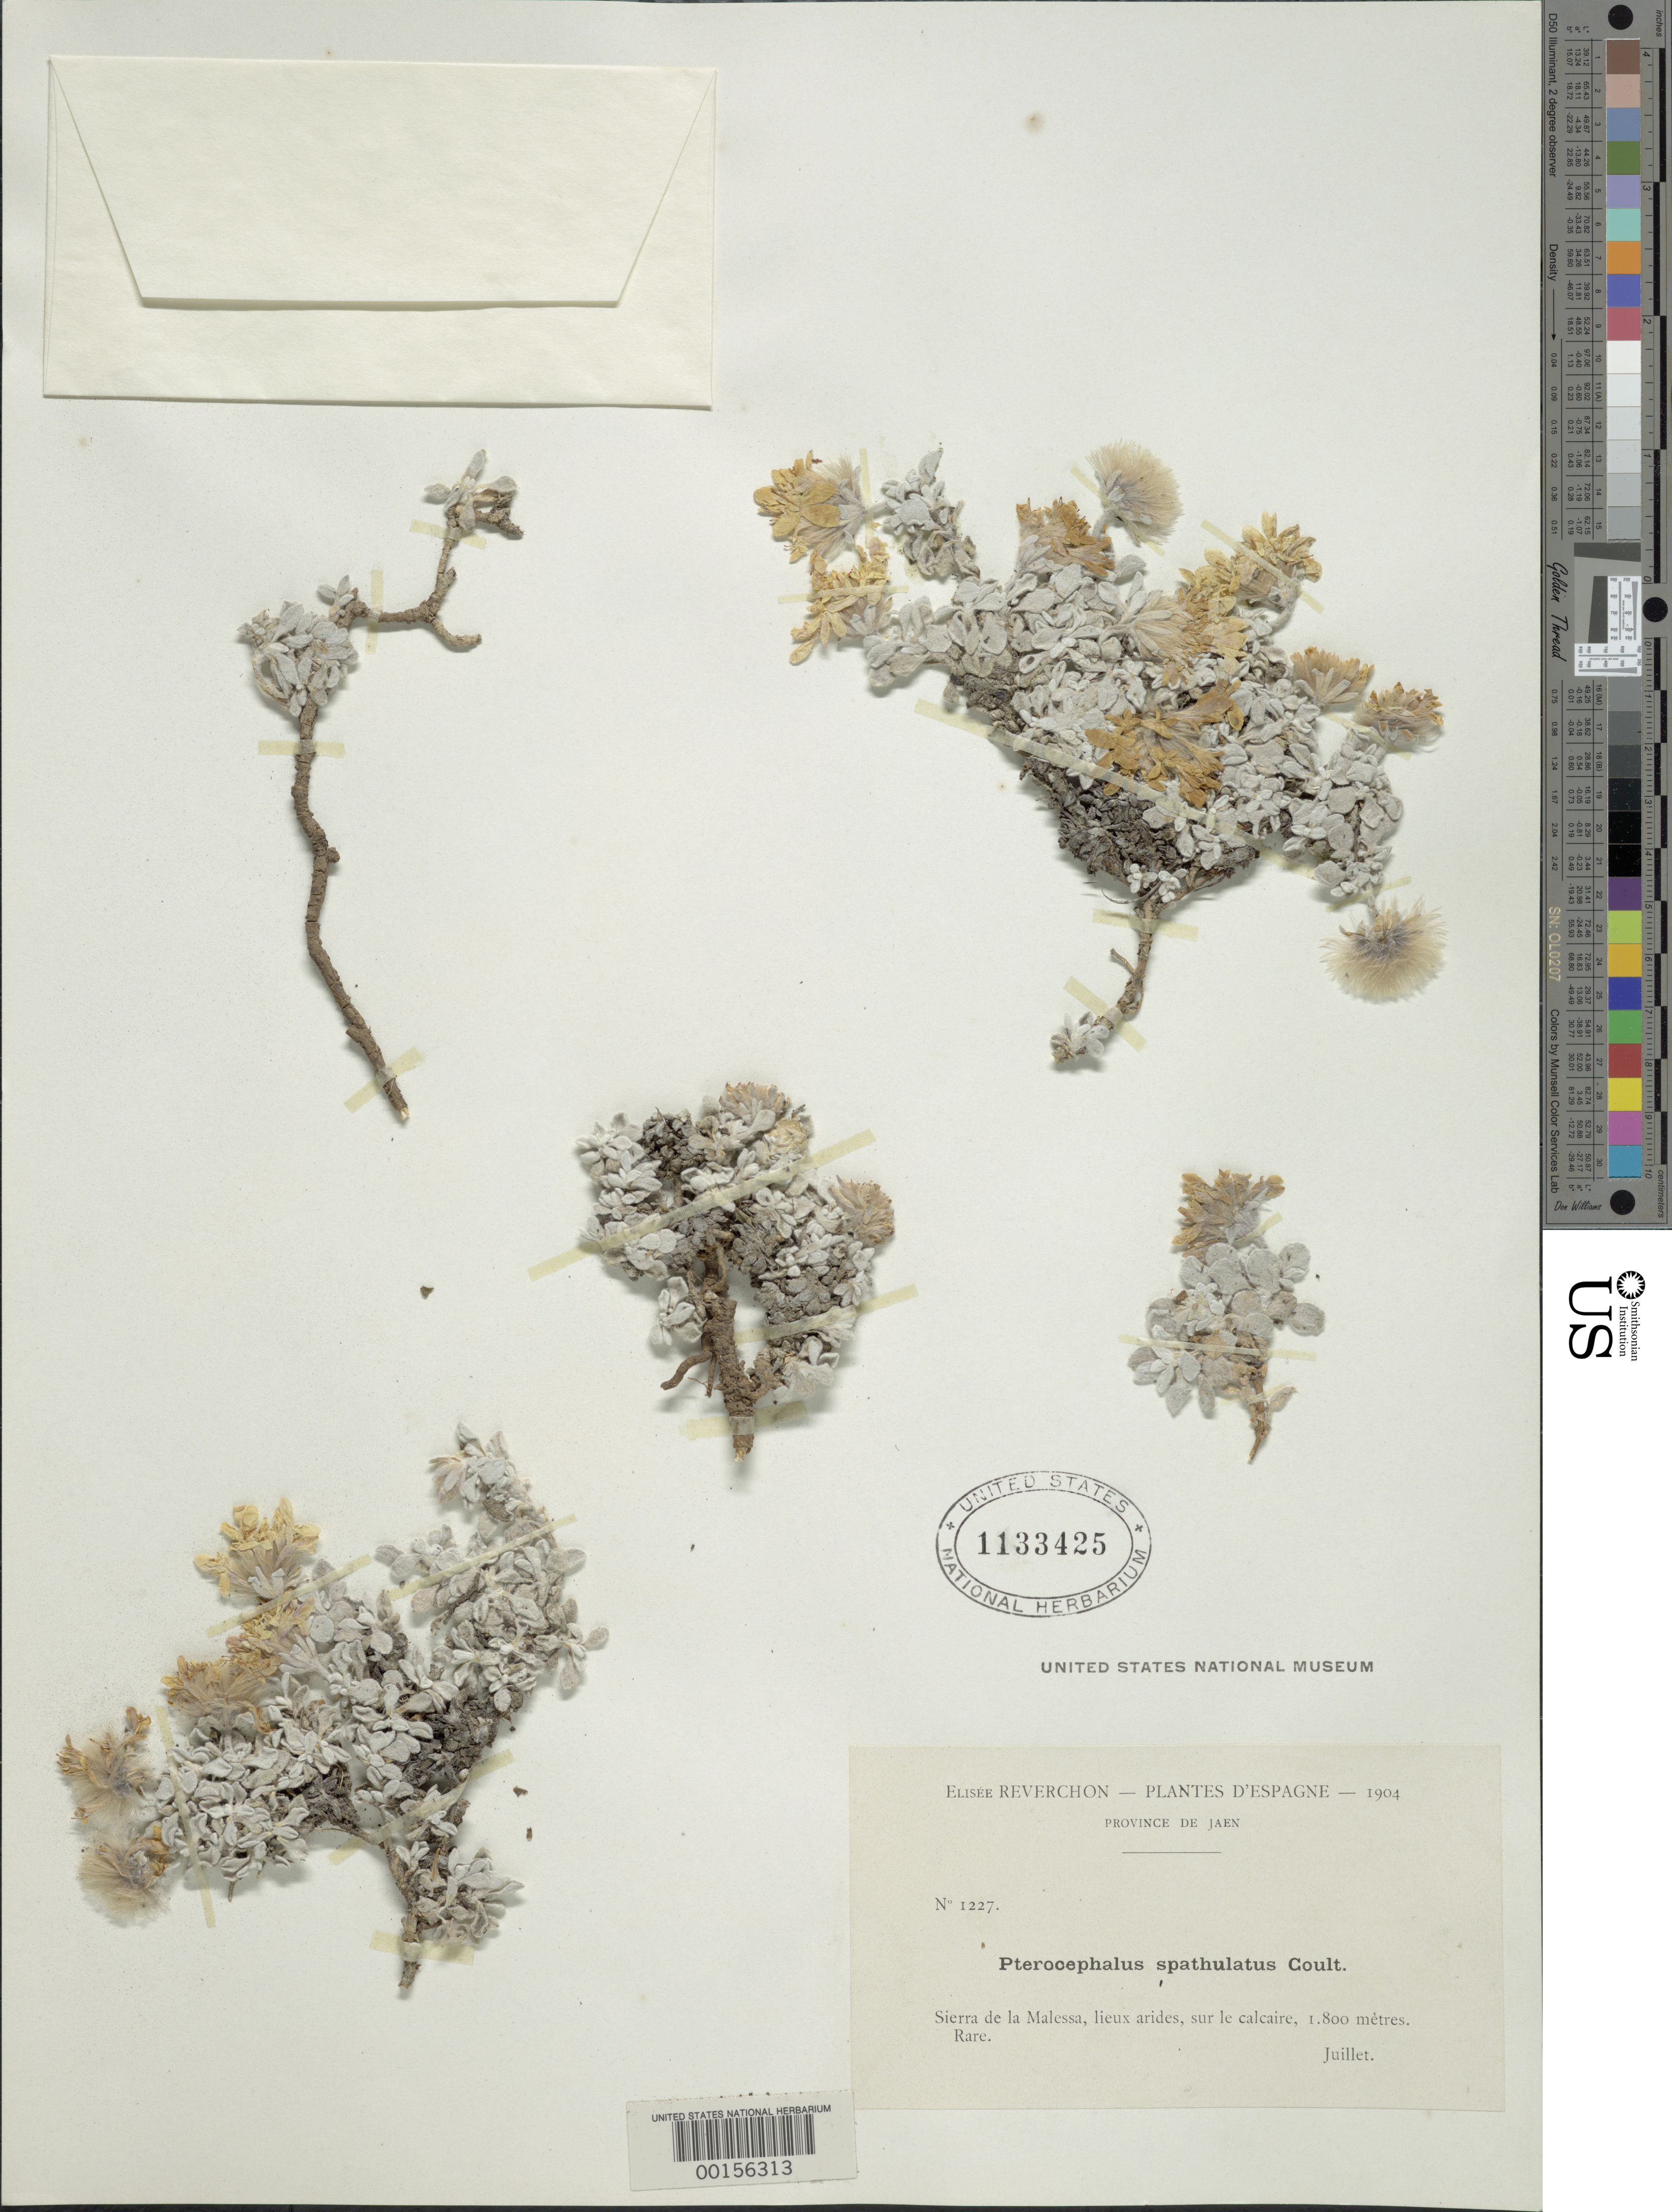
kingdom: Plantae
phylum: Tracheophyta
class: Magnoliopsida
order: Dipsacales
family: Caprifoliaceae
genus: Pterocephalus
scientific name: Pterocephalus spathulatus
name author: Coult.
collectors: E. Reverchon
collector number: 1227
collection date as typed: Jul 1904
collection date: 1904-07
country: Spain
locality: De Jean Prov., Sierra de la Malessa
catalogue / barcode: US 1133425